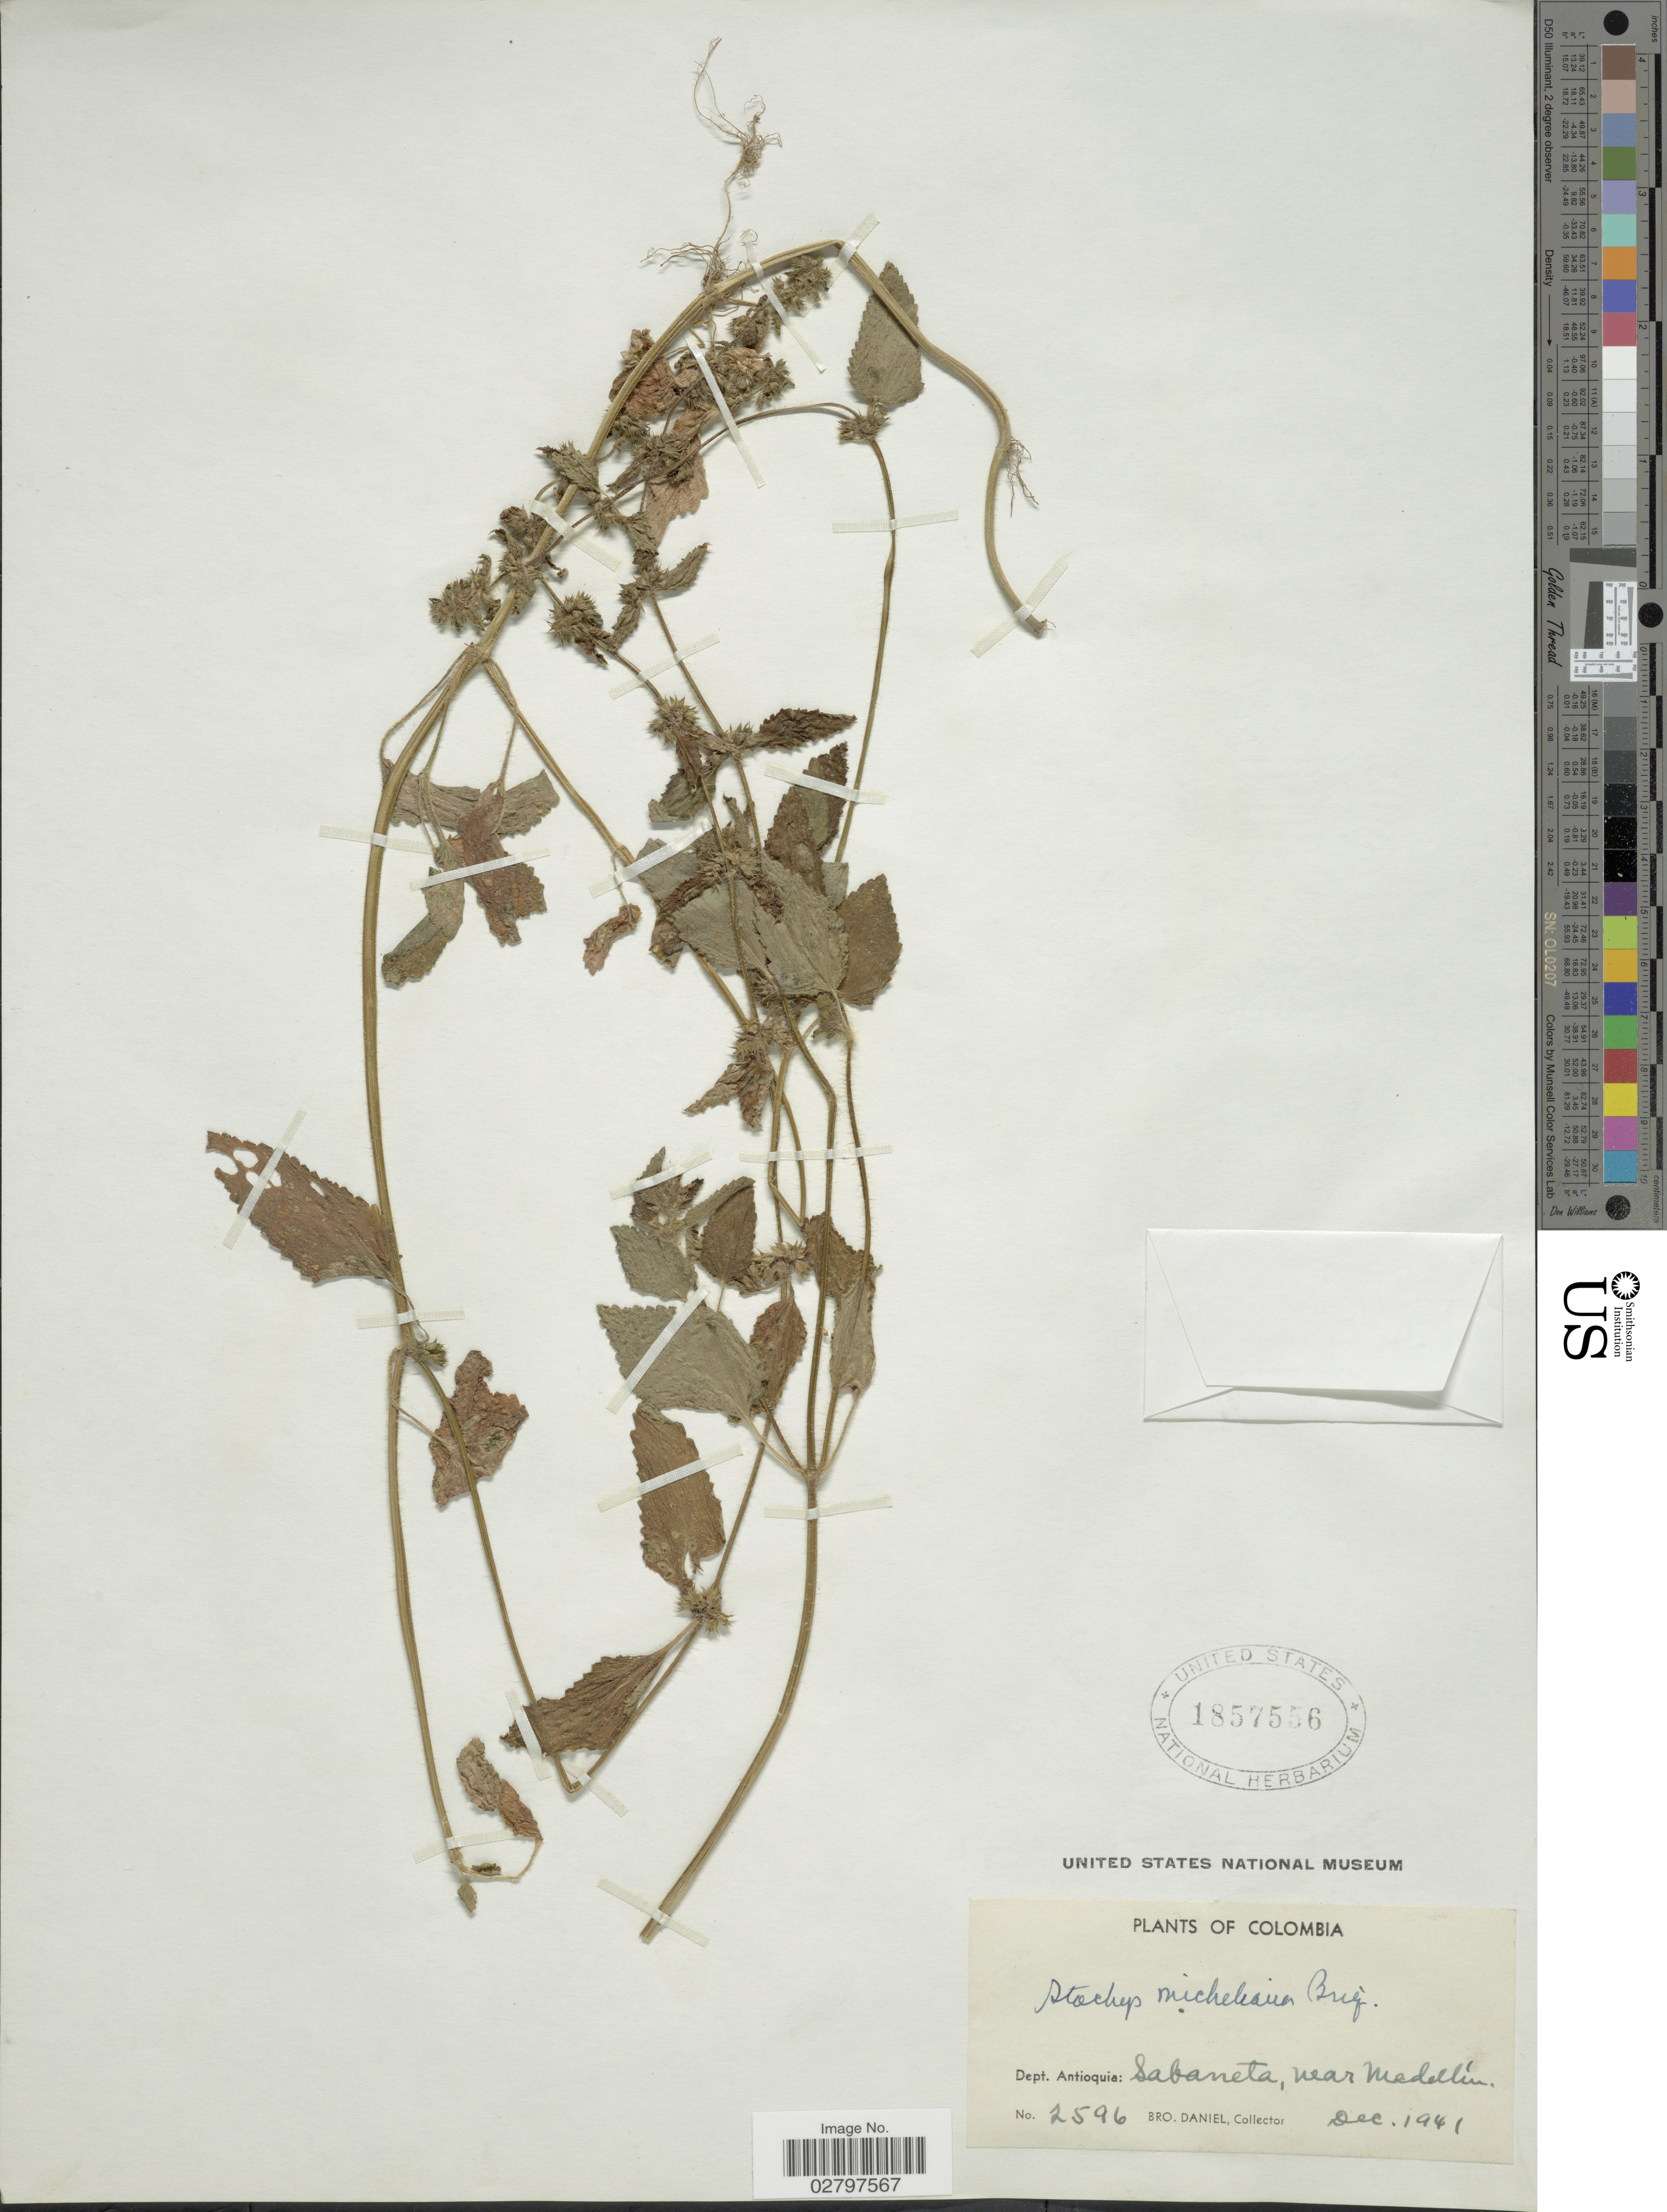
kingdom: Plantae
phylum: Tracheophyta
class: Magnoliopsida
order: Lamiales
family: Lamiaceae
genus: Stachys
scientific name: Stachys micheliana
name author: Briq. ex Micheli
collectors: Bro. Daniel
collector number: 2596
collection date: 1941-12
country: Colombia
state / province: Antioquia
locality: Dept. Antioquia: Sabaneta, near Medellín.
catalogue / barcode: US 1857556